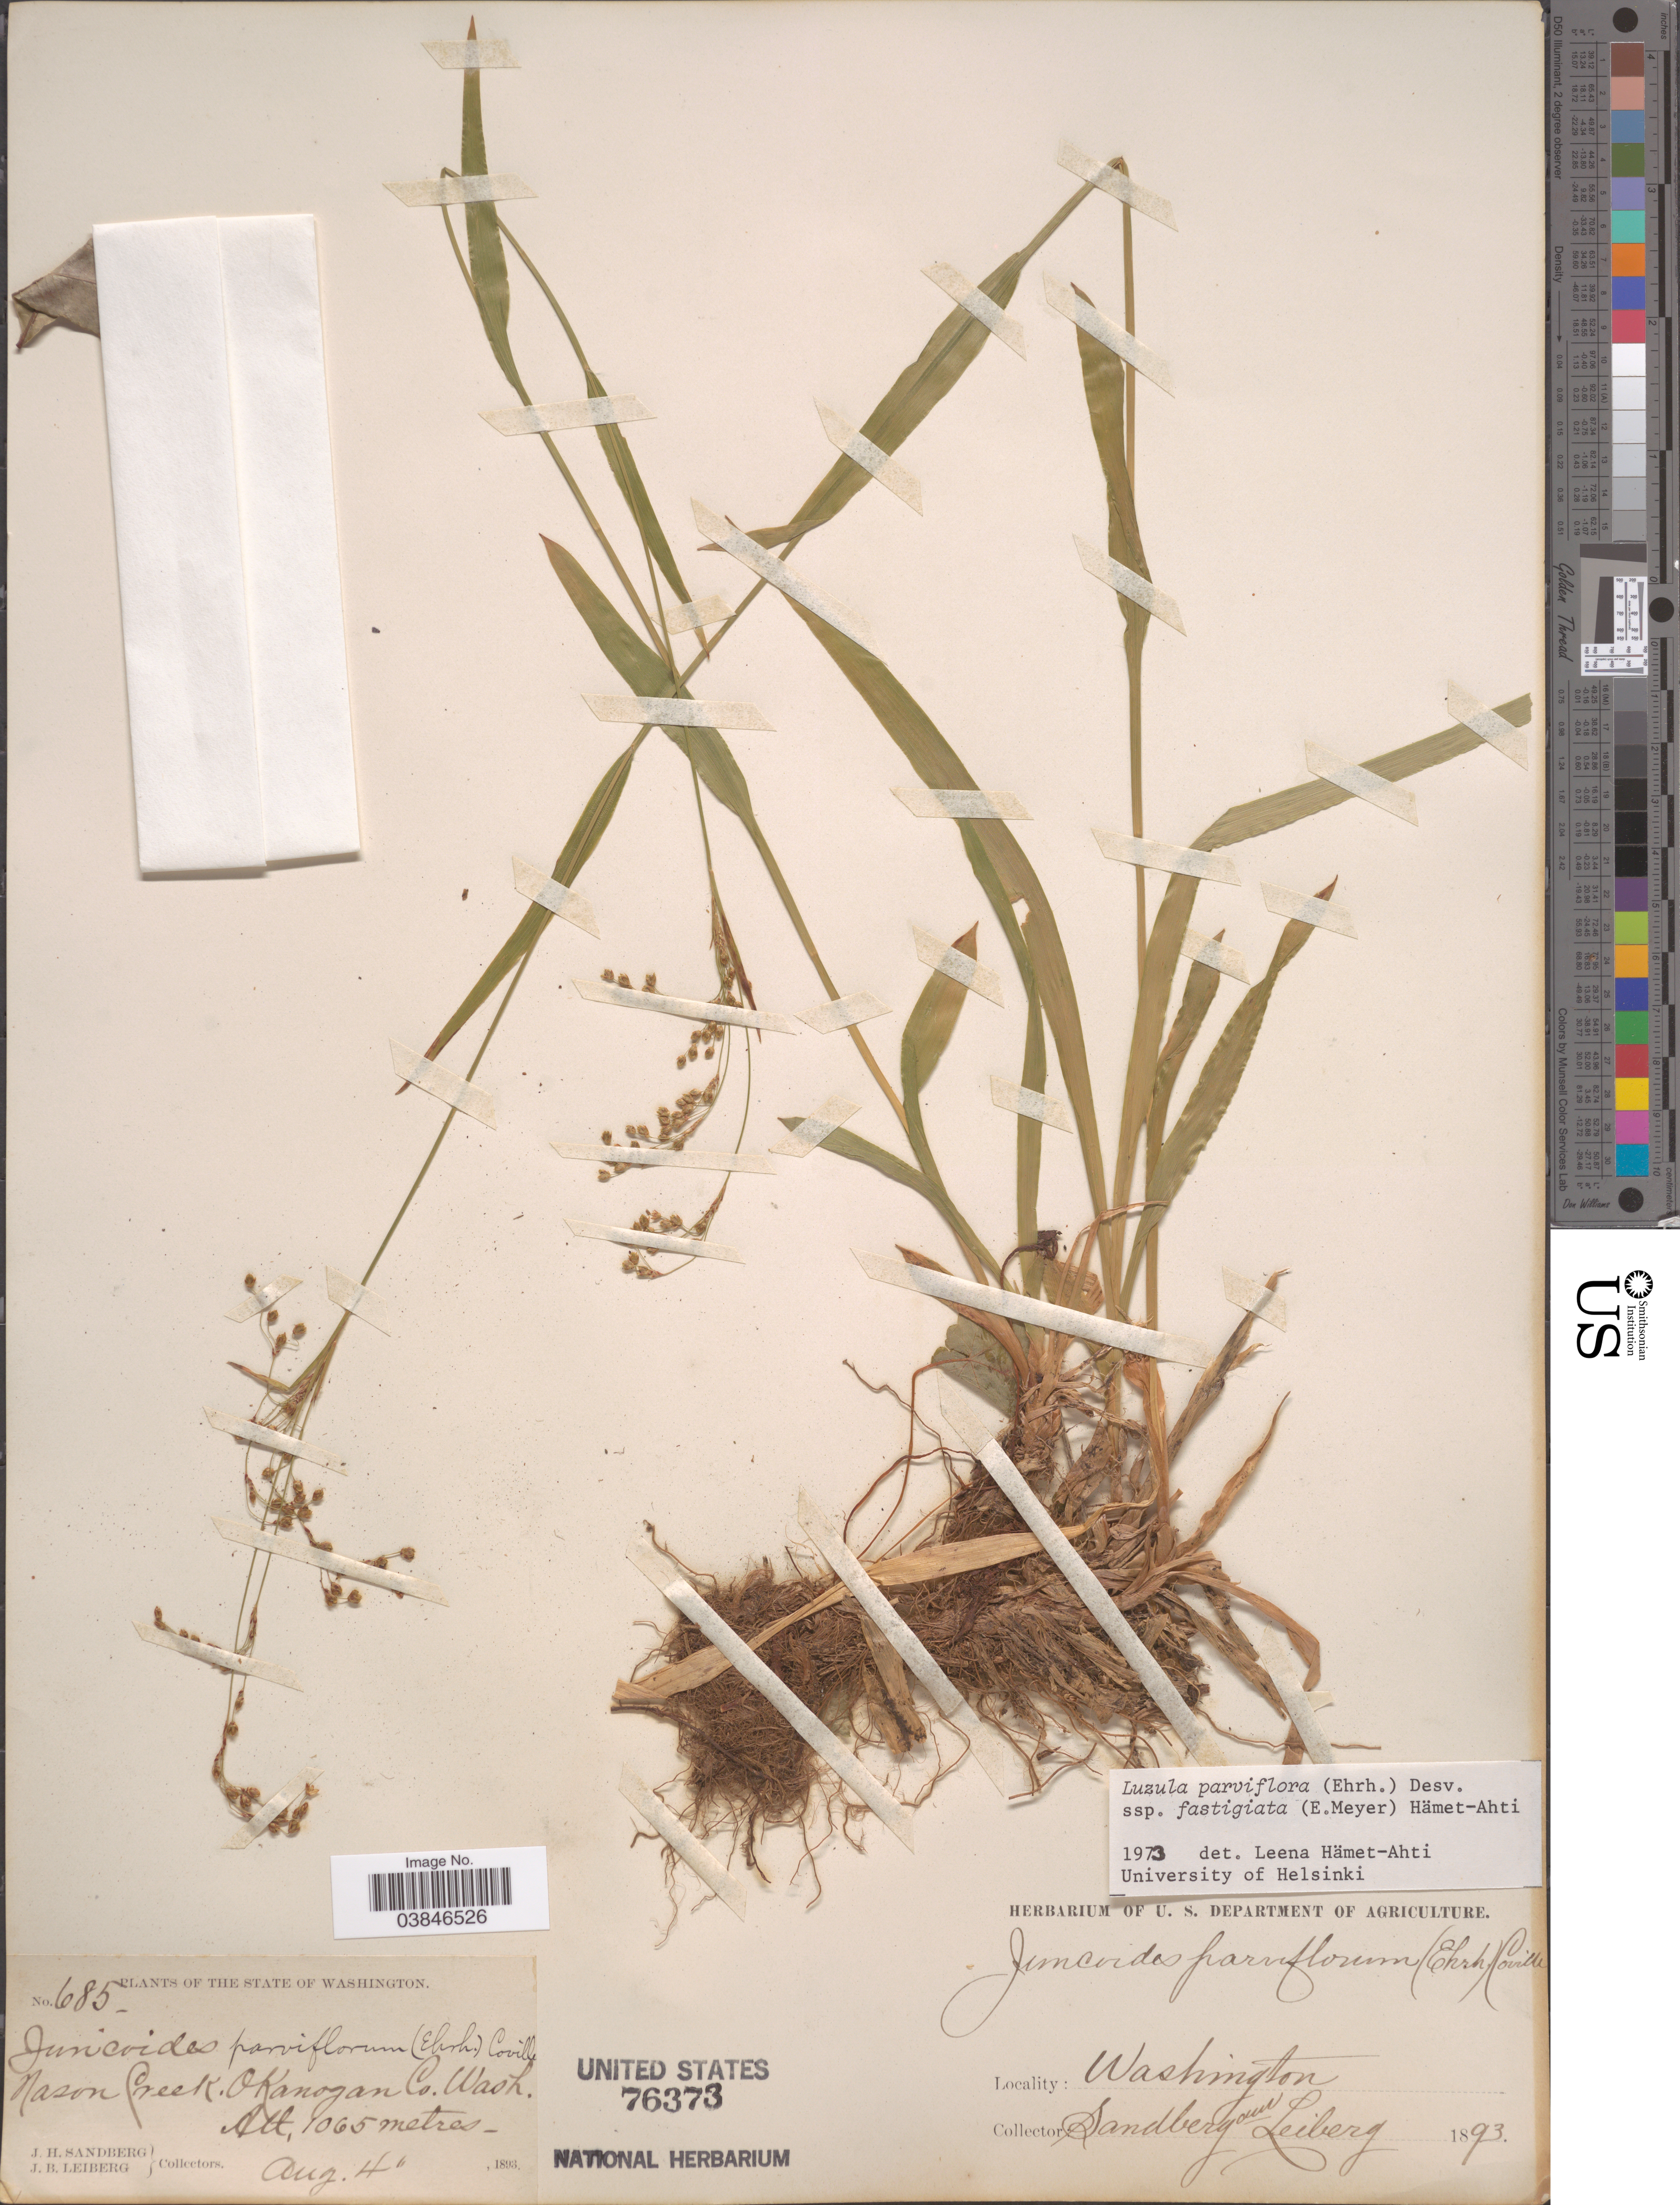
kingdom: Plantae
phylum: Tracheophyta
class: Liliopsida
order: Poales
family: Juncaceae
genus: Luzula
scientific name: Luzula parviflora subsp. fastigiata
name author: Buchenau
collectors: J. H. Sandberg & J. B. Leiberg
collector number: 685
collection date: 1893-08-04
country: United States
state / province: Washington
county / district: Okanogan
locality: Nason Creek, Okanogan Co.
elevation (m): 1065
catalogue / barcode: US 76373